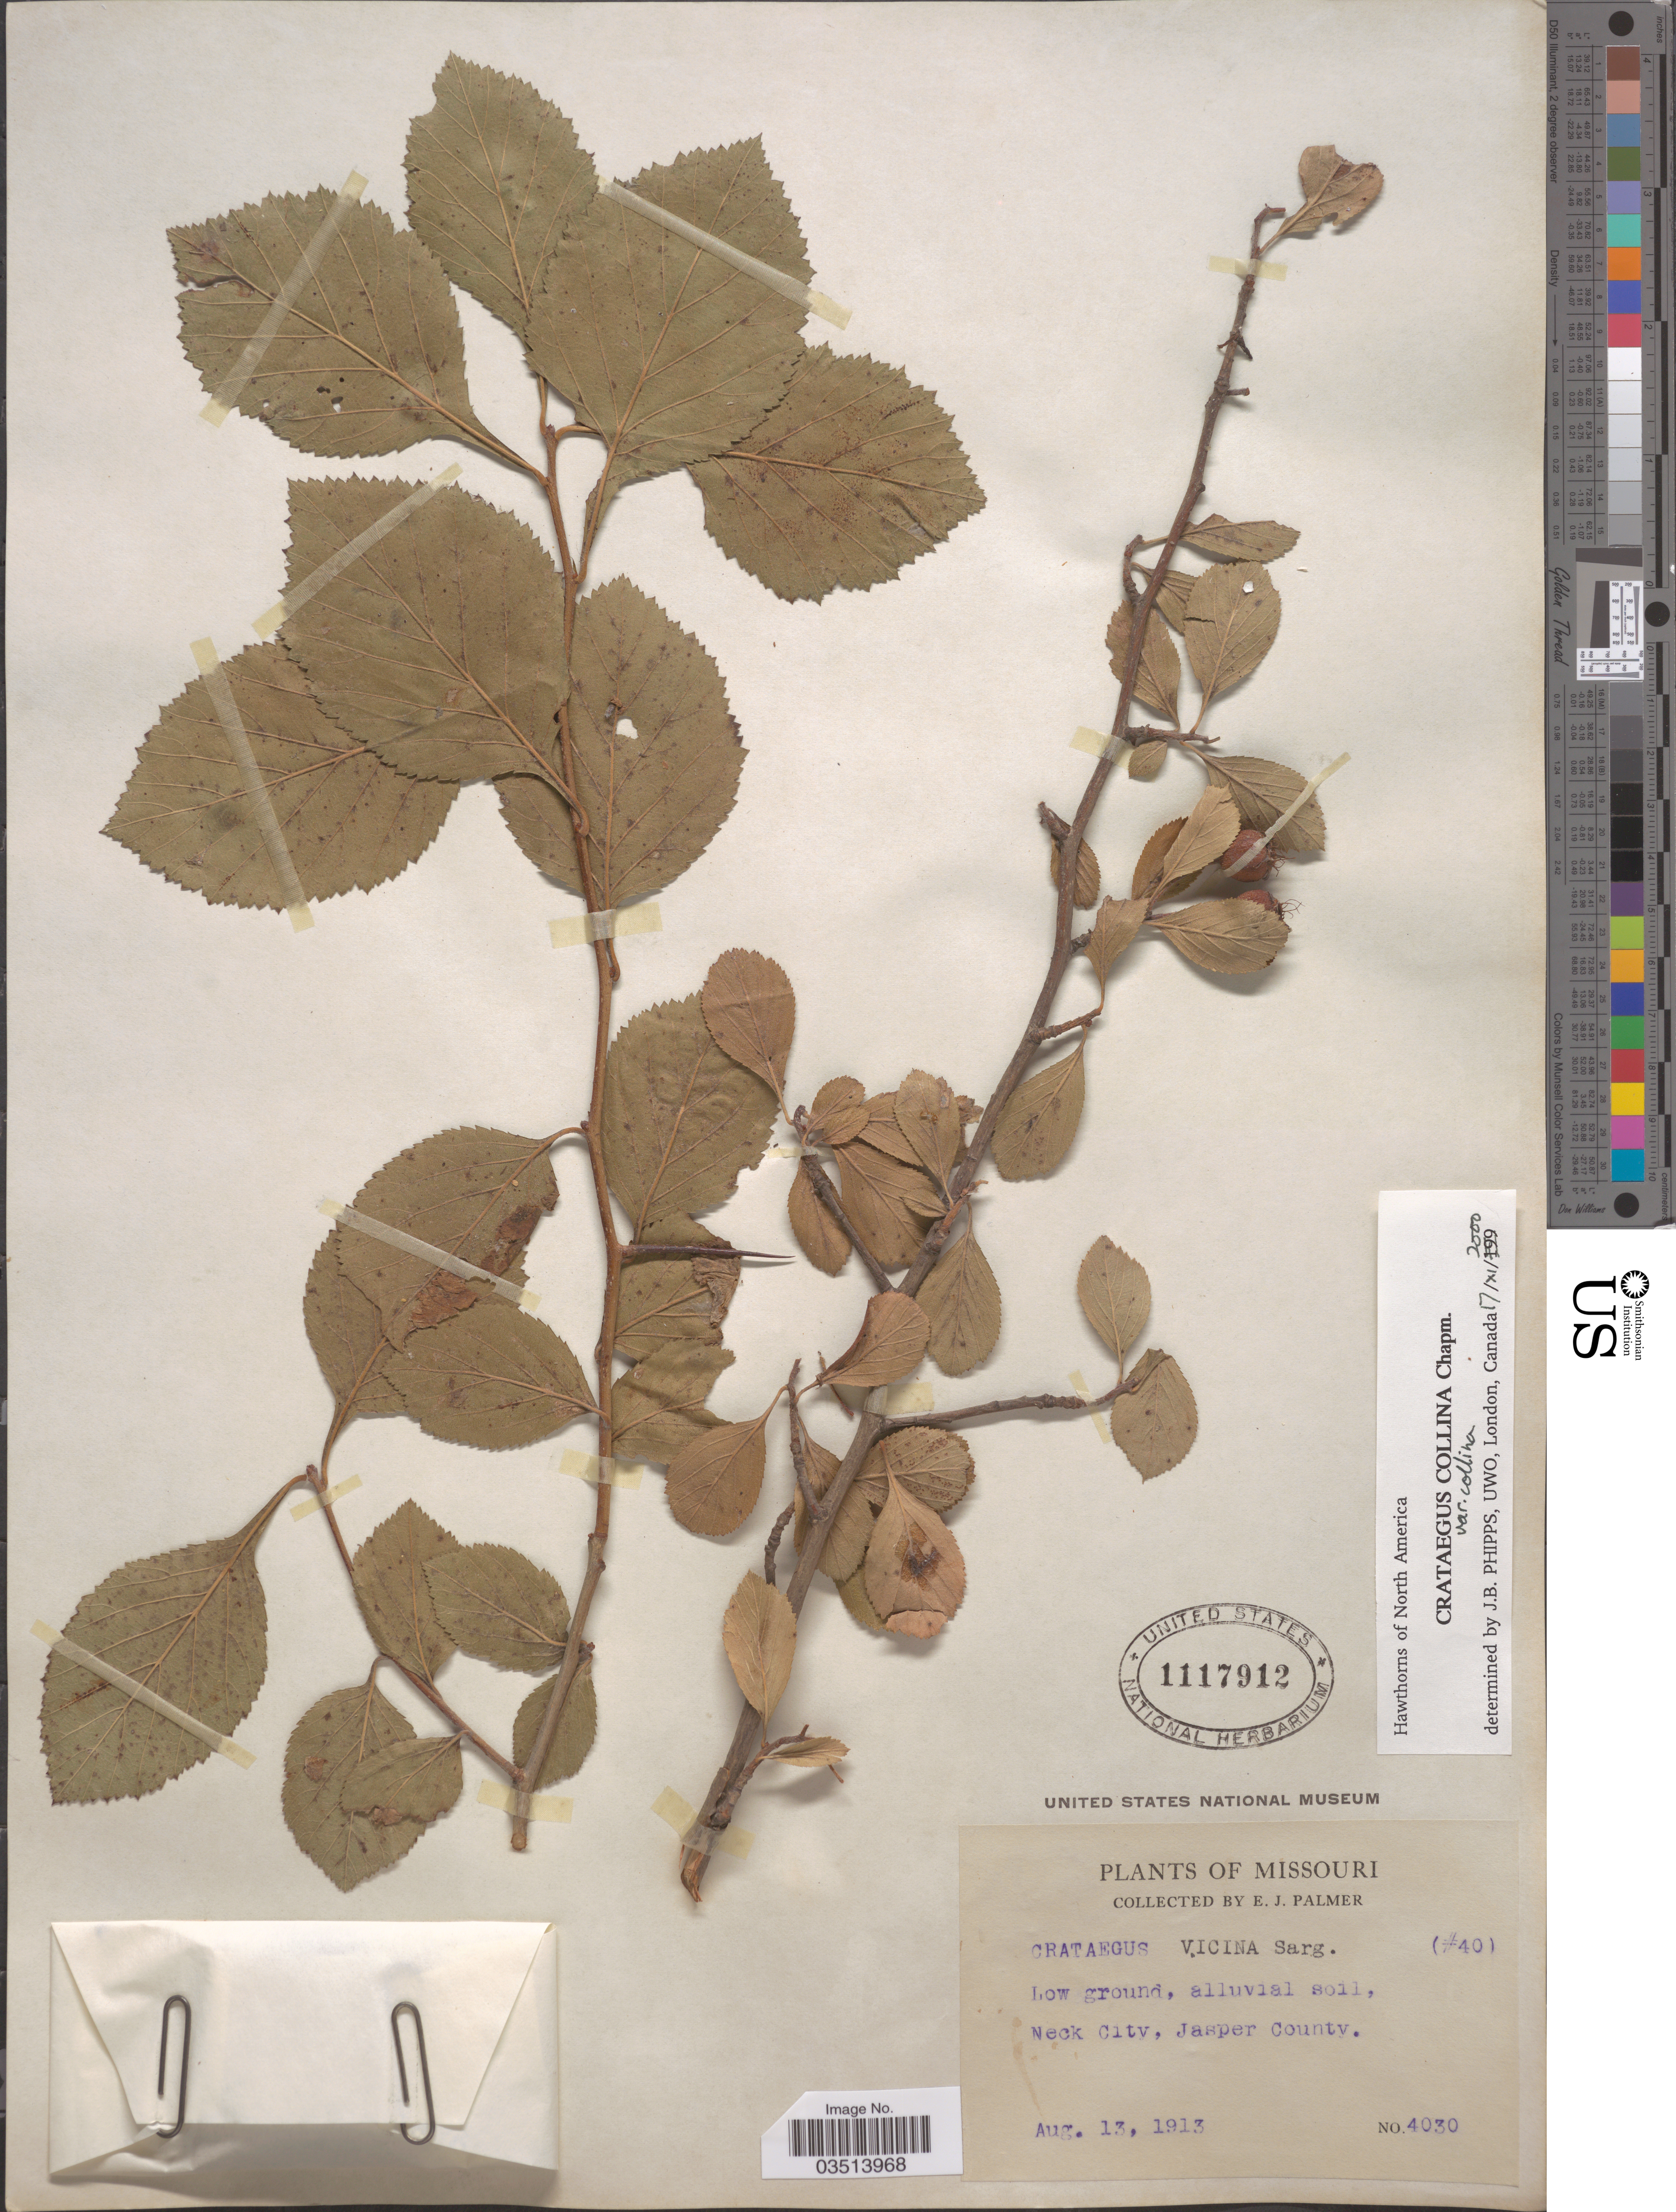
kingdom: Plantae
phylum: Tracheophyta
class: Magnoliopsida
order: Rosales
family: Rosaceae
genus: Crataegus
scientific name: Crataegus collina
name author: Chapm.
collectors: E. J. Palmer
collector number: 4030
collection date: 1913-08-13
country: United States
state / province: Missouri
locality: Neck City, Jasper County.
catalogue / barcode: US 1117912